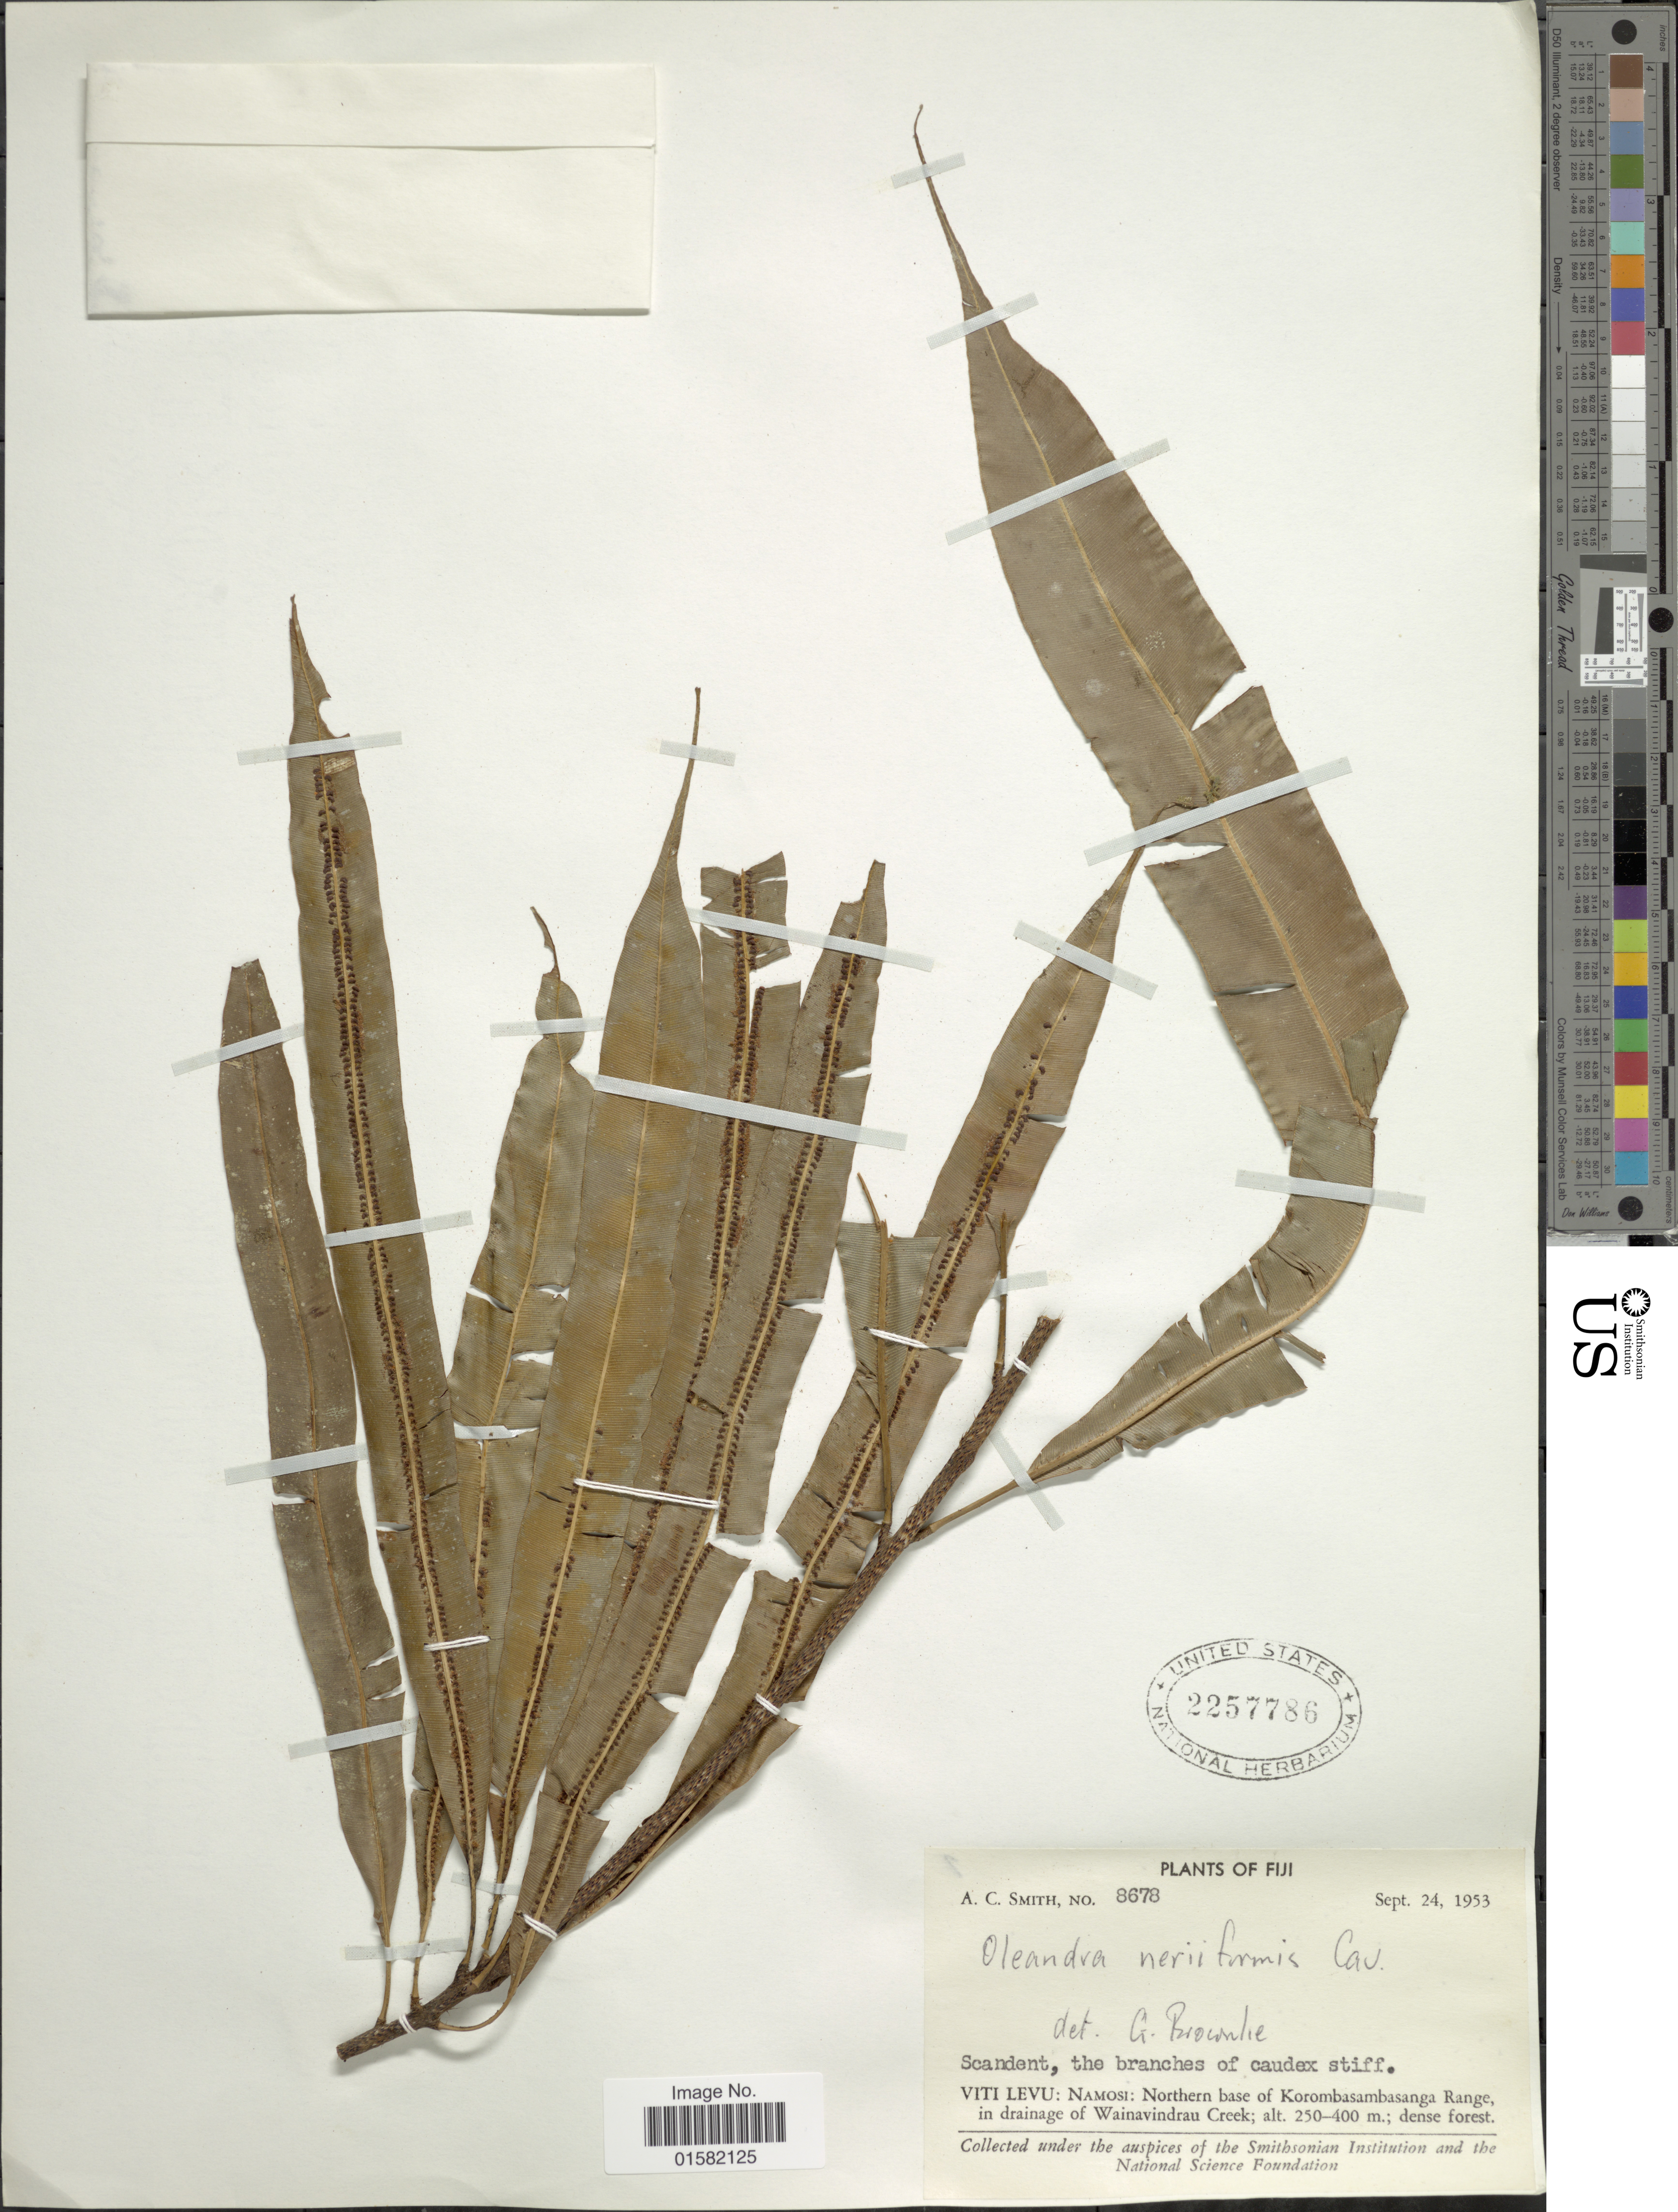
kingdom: Plantae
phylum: Tracheophyta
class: Polypodiopsida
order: Polypodiales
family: Oleandraceae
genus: Oleandra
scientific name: Oleandra neriiformis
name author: Cav.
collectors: A. C. Smith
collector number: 8678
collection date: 1953-09-24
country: Fiji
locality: Fiji, Viti Levu: Namosi: Northern base of Korombasambasanga Range, in drainage of Wainavindrau Creek.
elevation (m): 250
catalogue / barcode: US 2257786